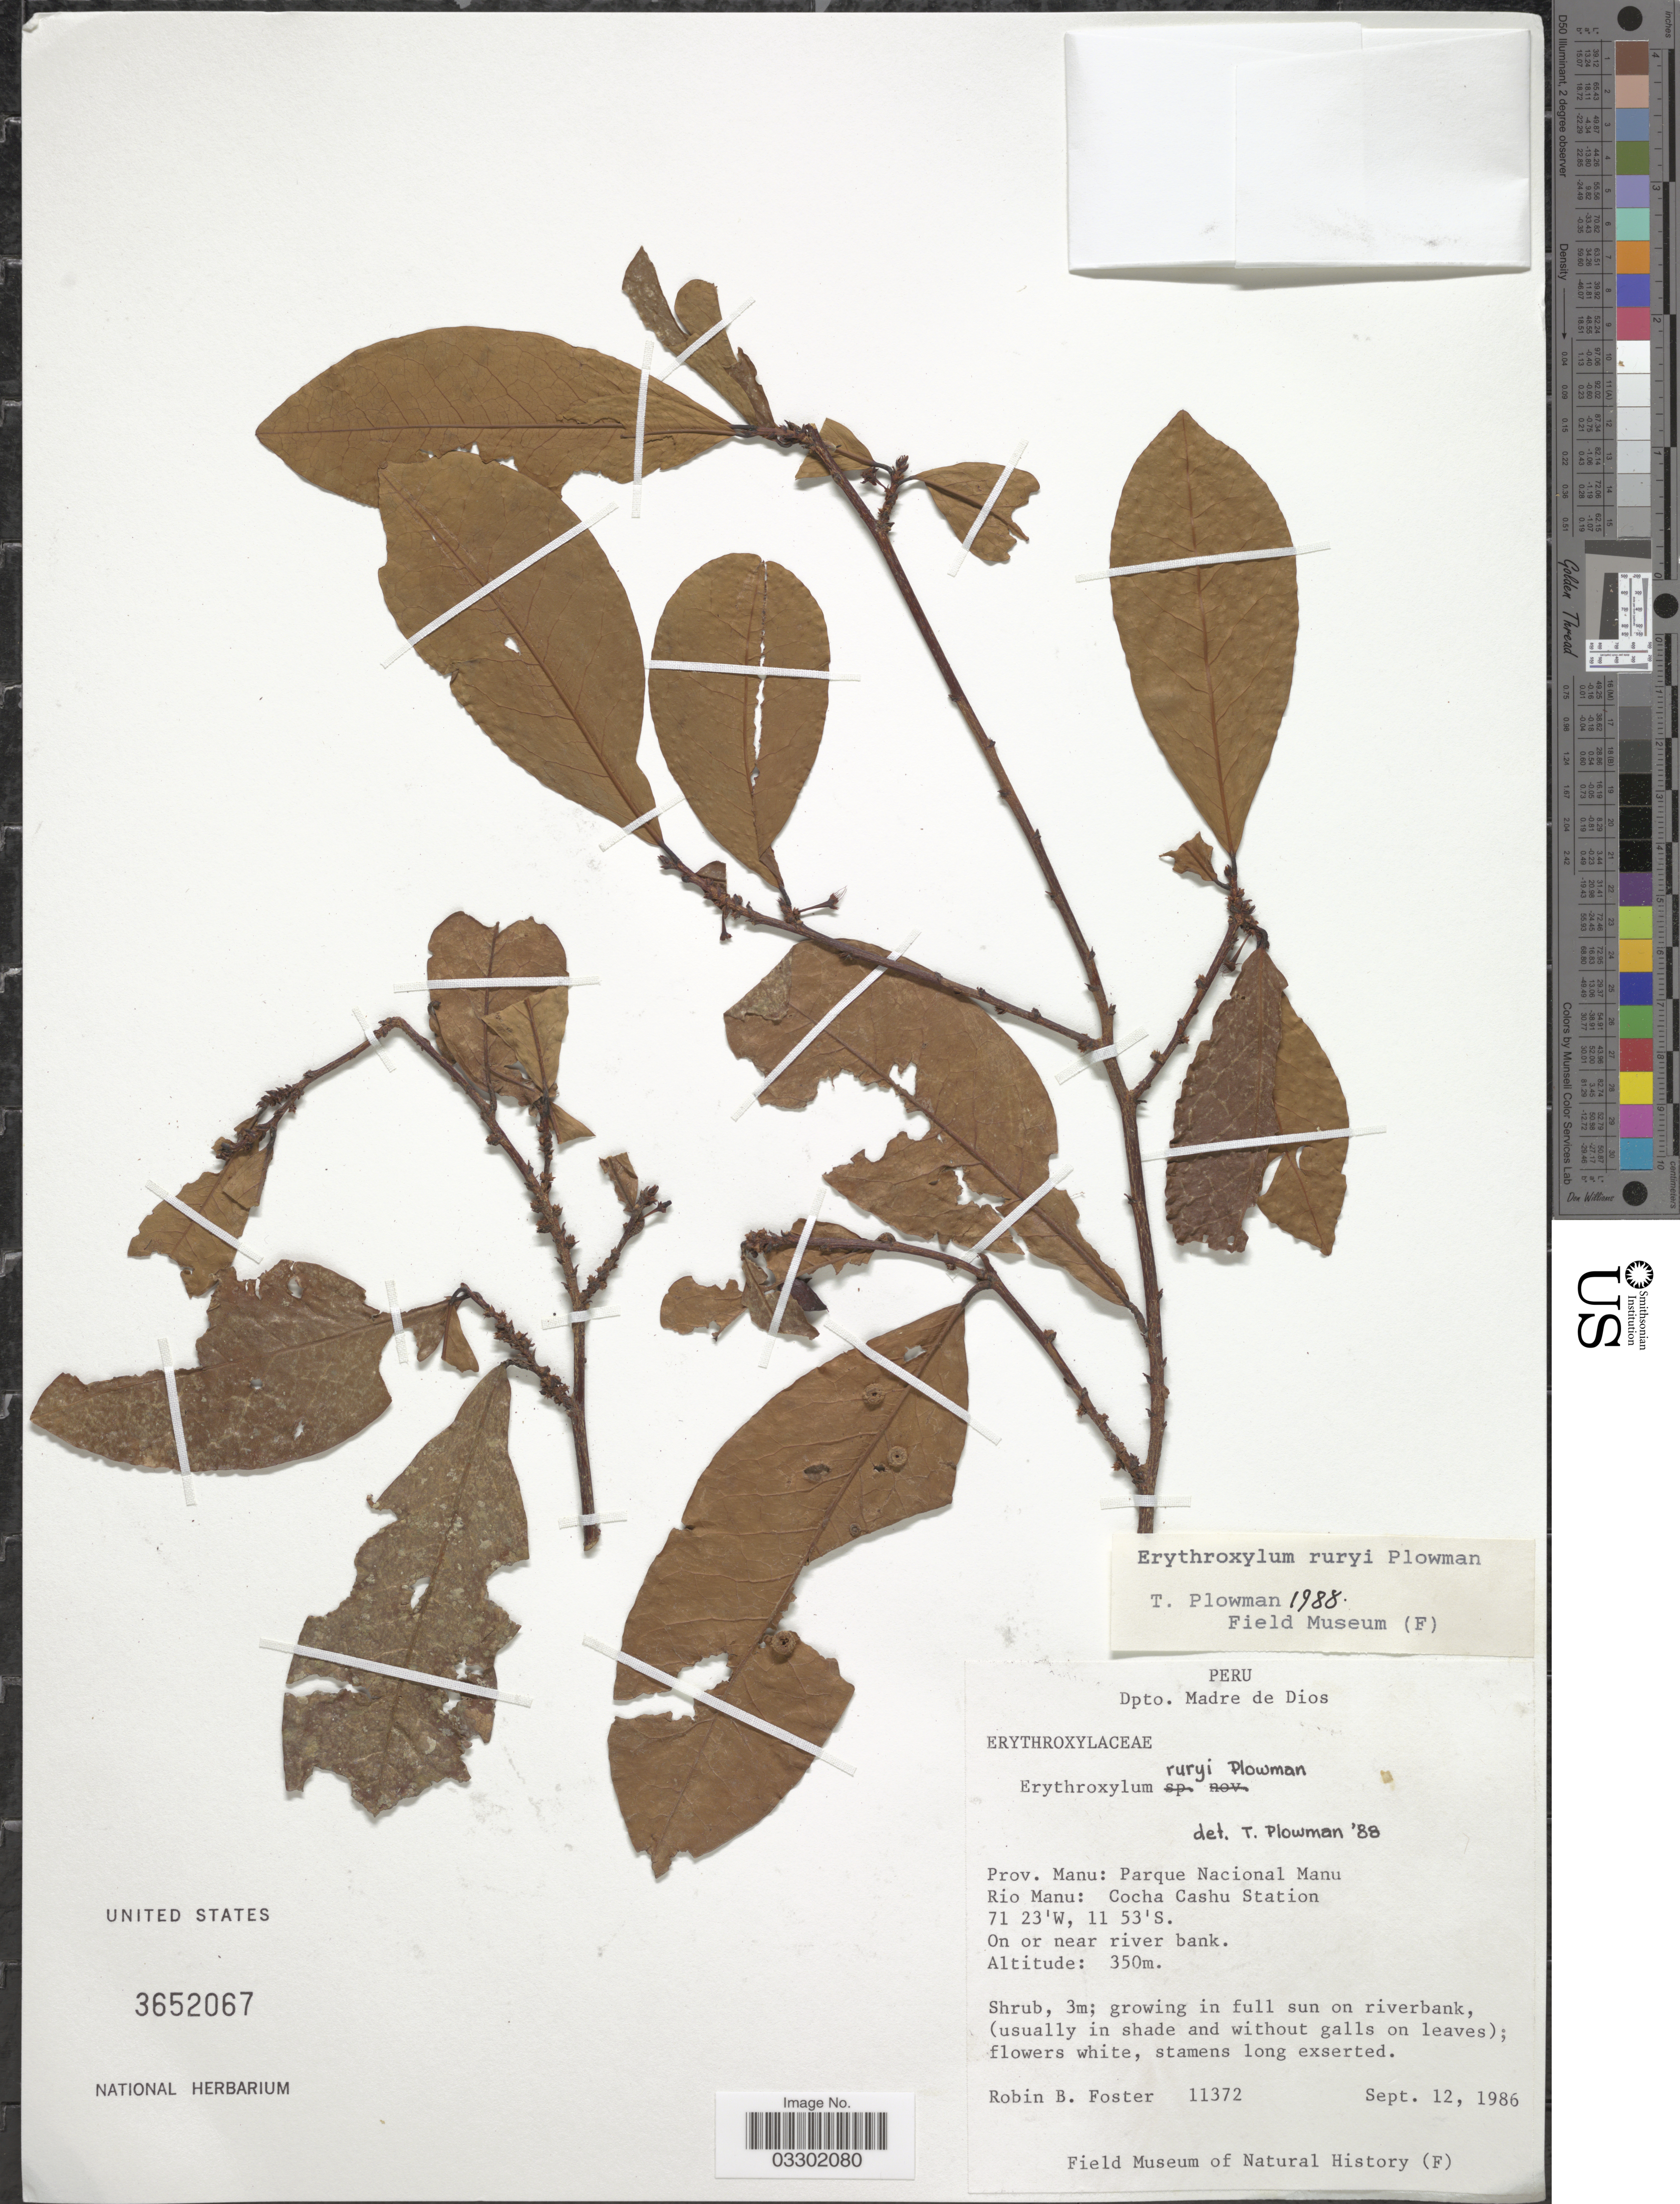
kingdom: Plantae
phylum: Tracheophyta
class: Magnoliopsida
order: Malpighiales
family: Erythroxylaceae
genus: Erythroxylum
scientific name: Erythroxylum ruryi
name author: Plowman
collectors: R. B. Foster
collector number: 11372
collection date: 1986-09-12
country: Peru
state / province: Madre de Dios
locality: Dpto. Madre de Dios. Prov. Manu: Parque Nacional Manu. Rio Manu: Cocha Cashu Station.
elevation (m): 350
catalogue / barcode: US 3652067